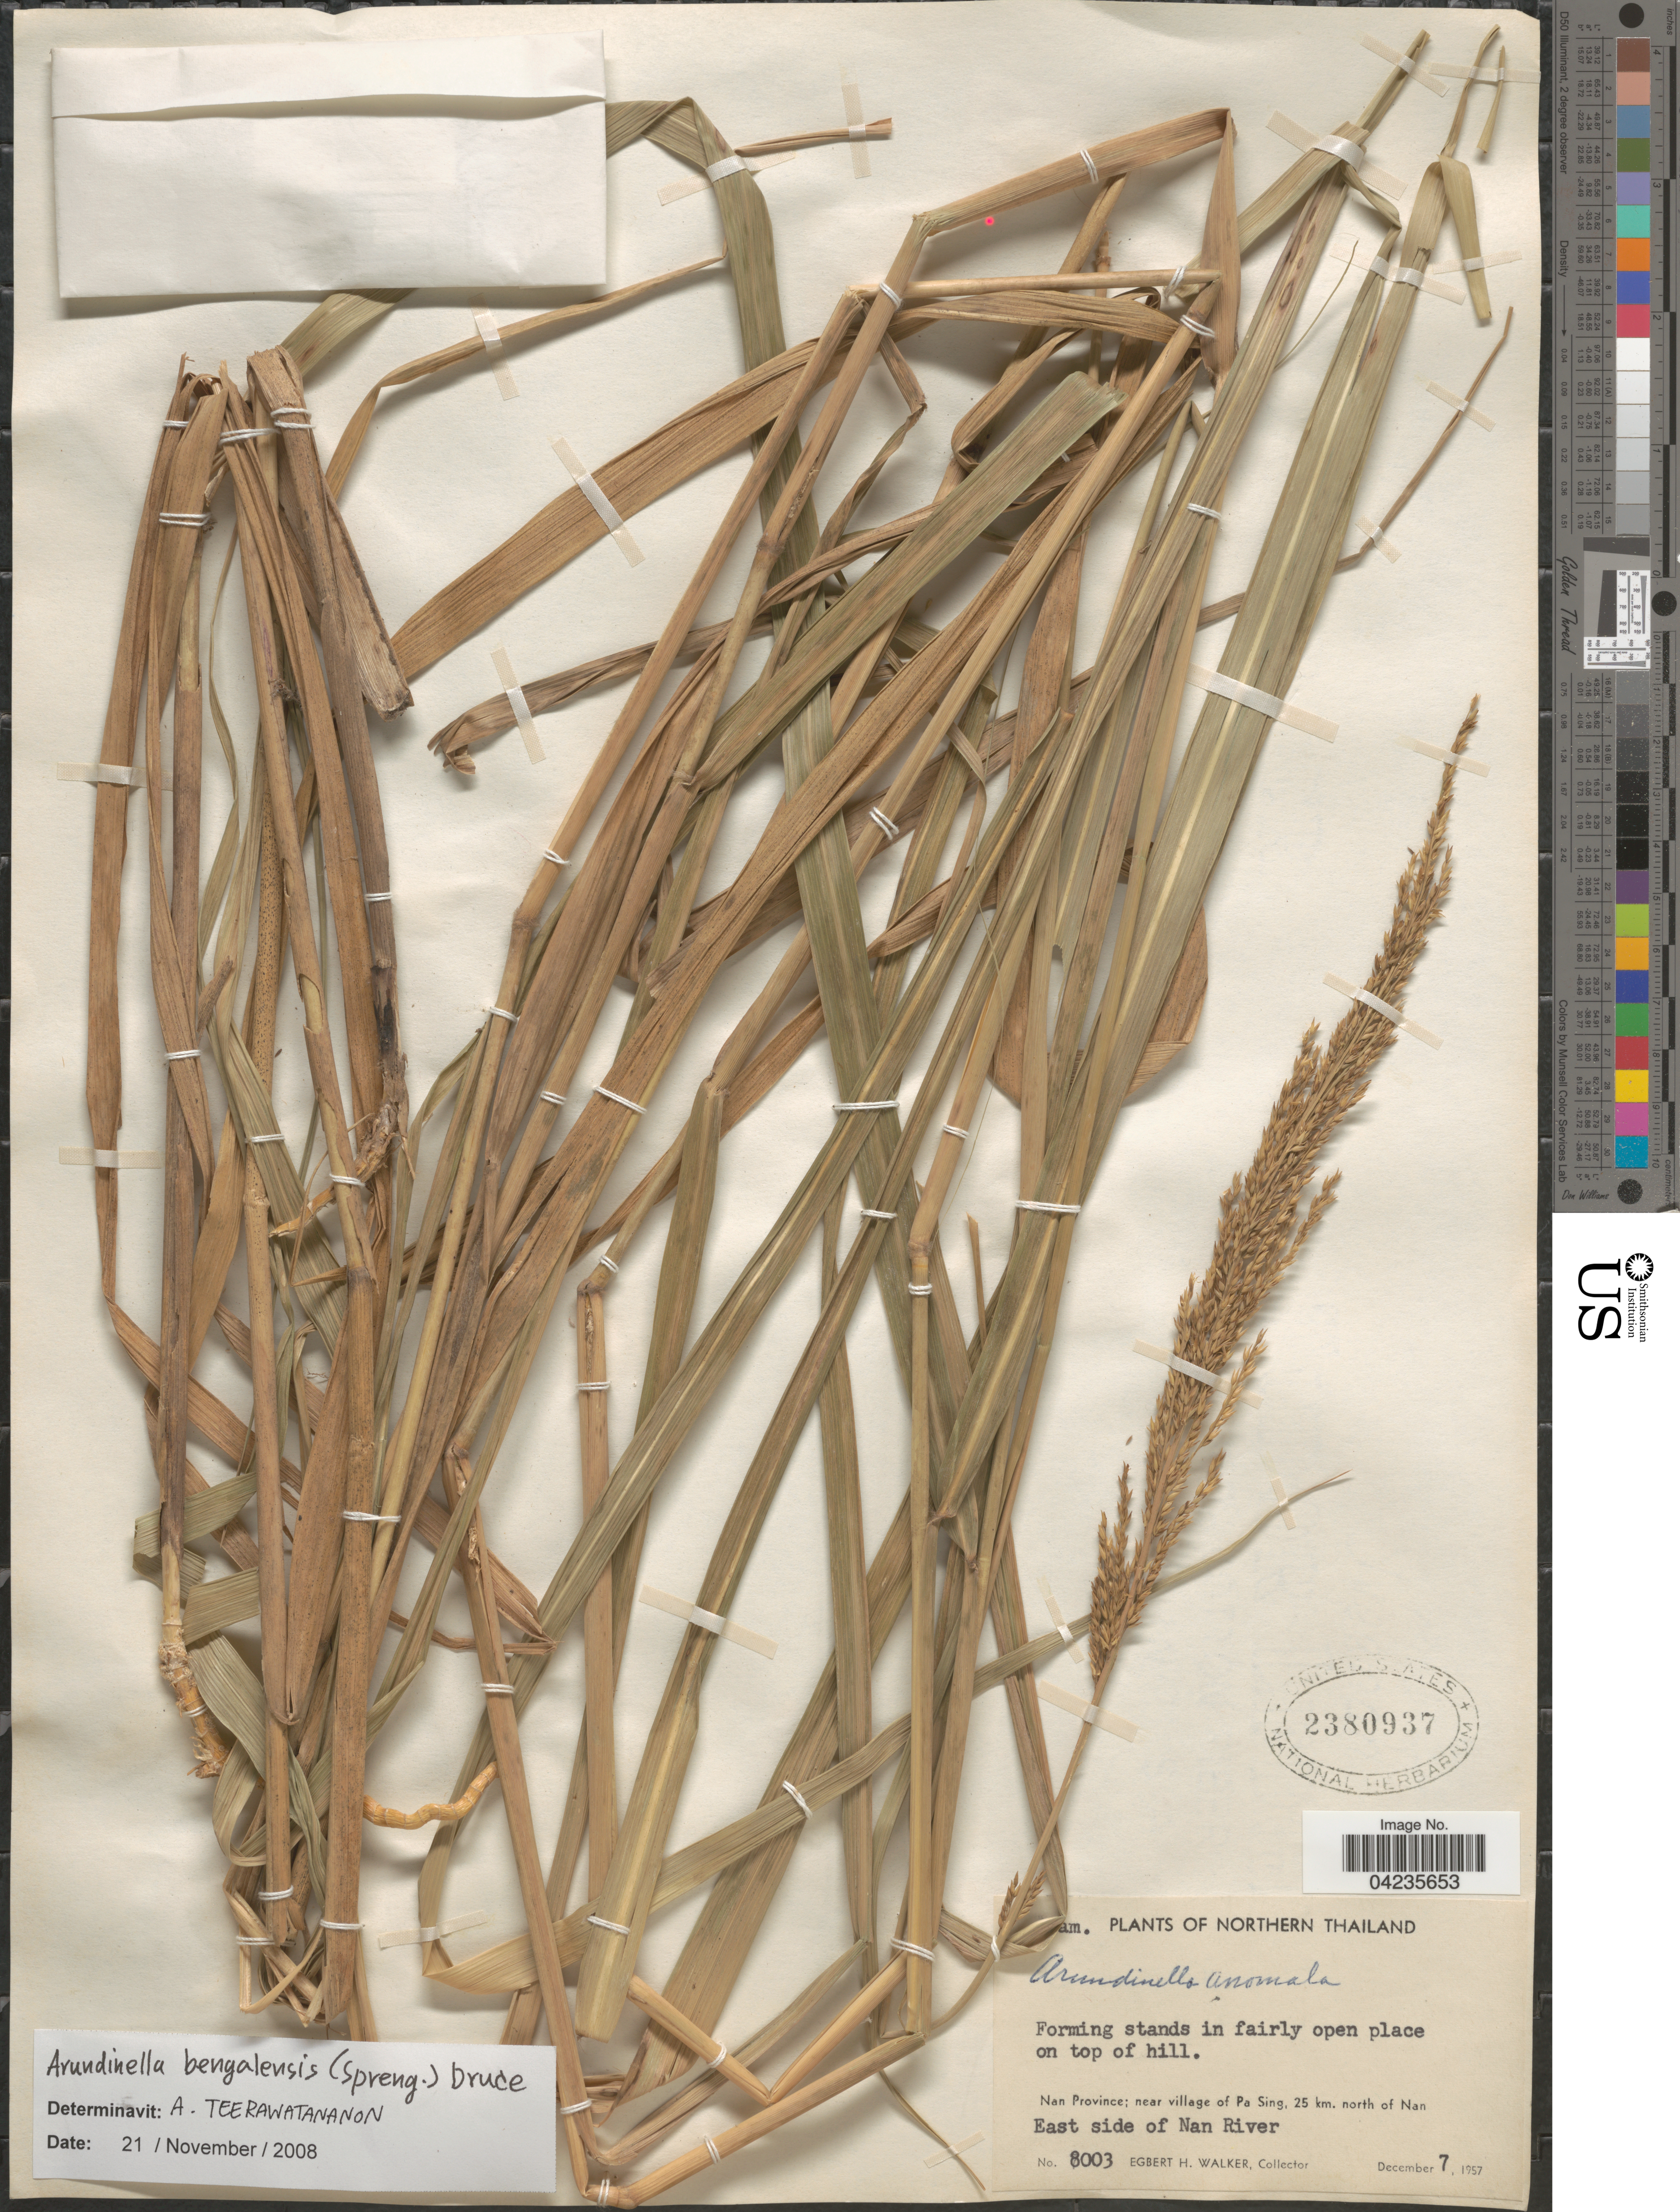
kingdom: Plantae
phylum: Tracheophyta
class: Liliopsida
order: Poales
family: Poaceae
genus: Arundinella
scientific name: Arundinella bengalensis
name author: (Spreng.) Druce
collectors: E. H. Walker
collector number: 8003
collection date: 1957-12-07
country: Thailand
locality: Northern Thailand. Nan Province; near village of Pa Sing, 25 km. north of Nan. East side of Nan River.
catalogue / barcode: US 2380937